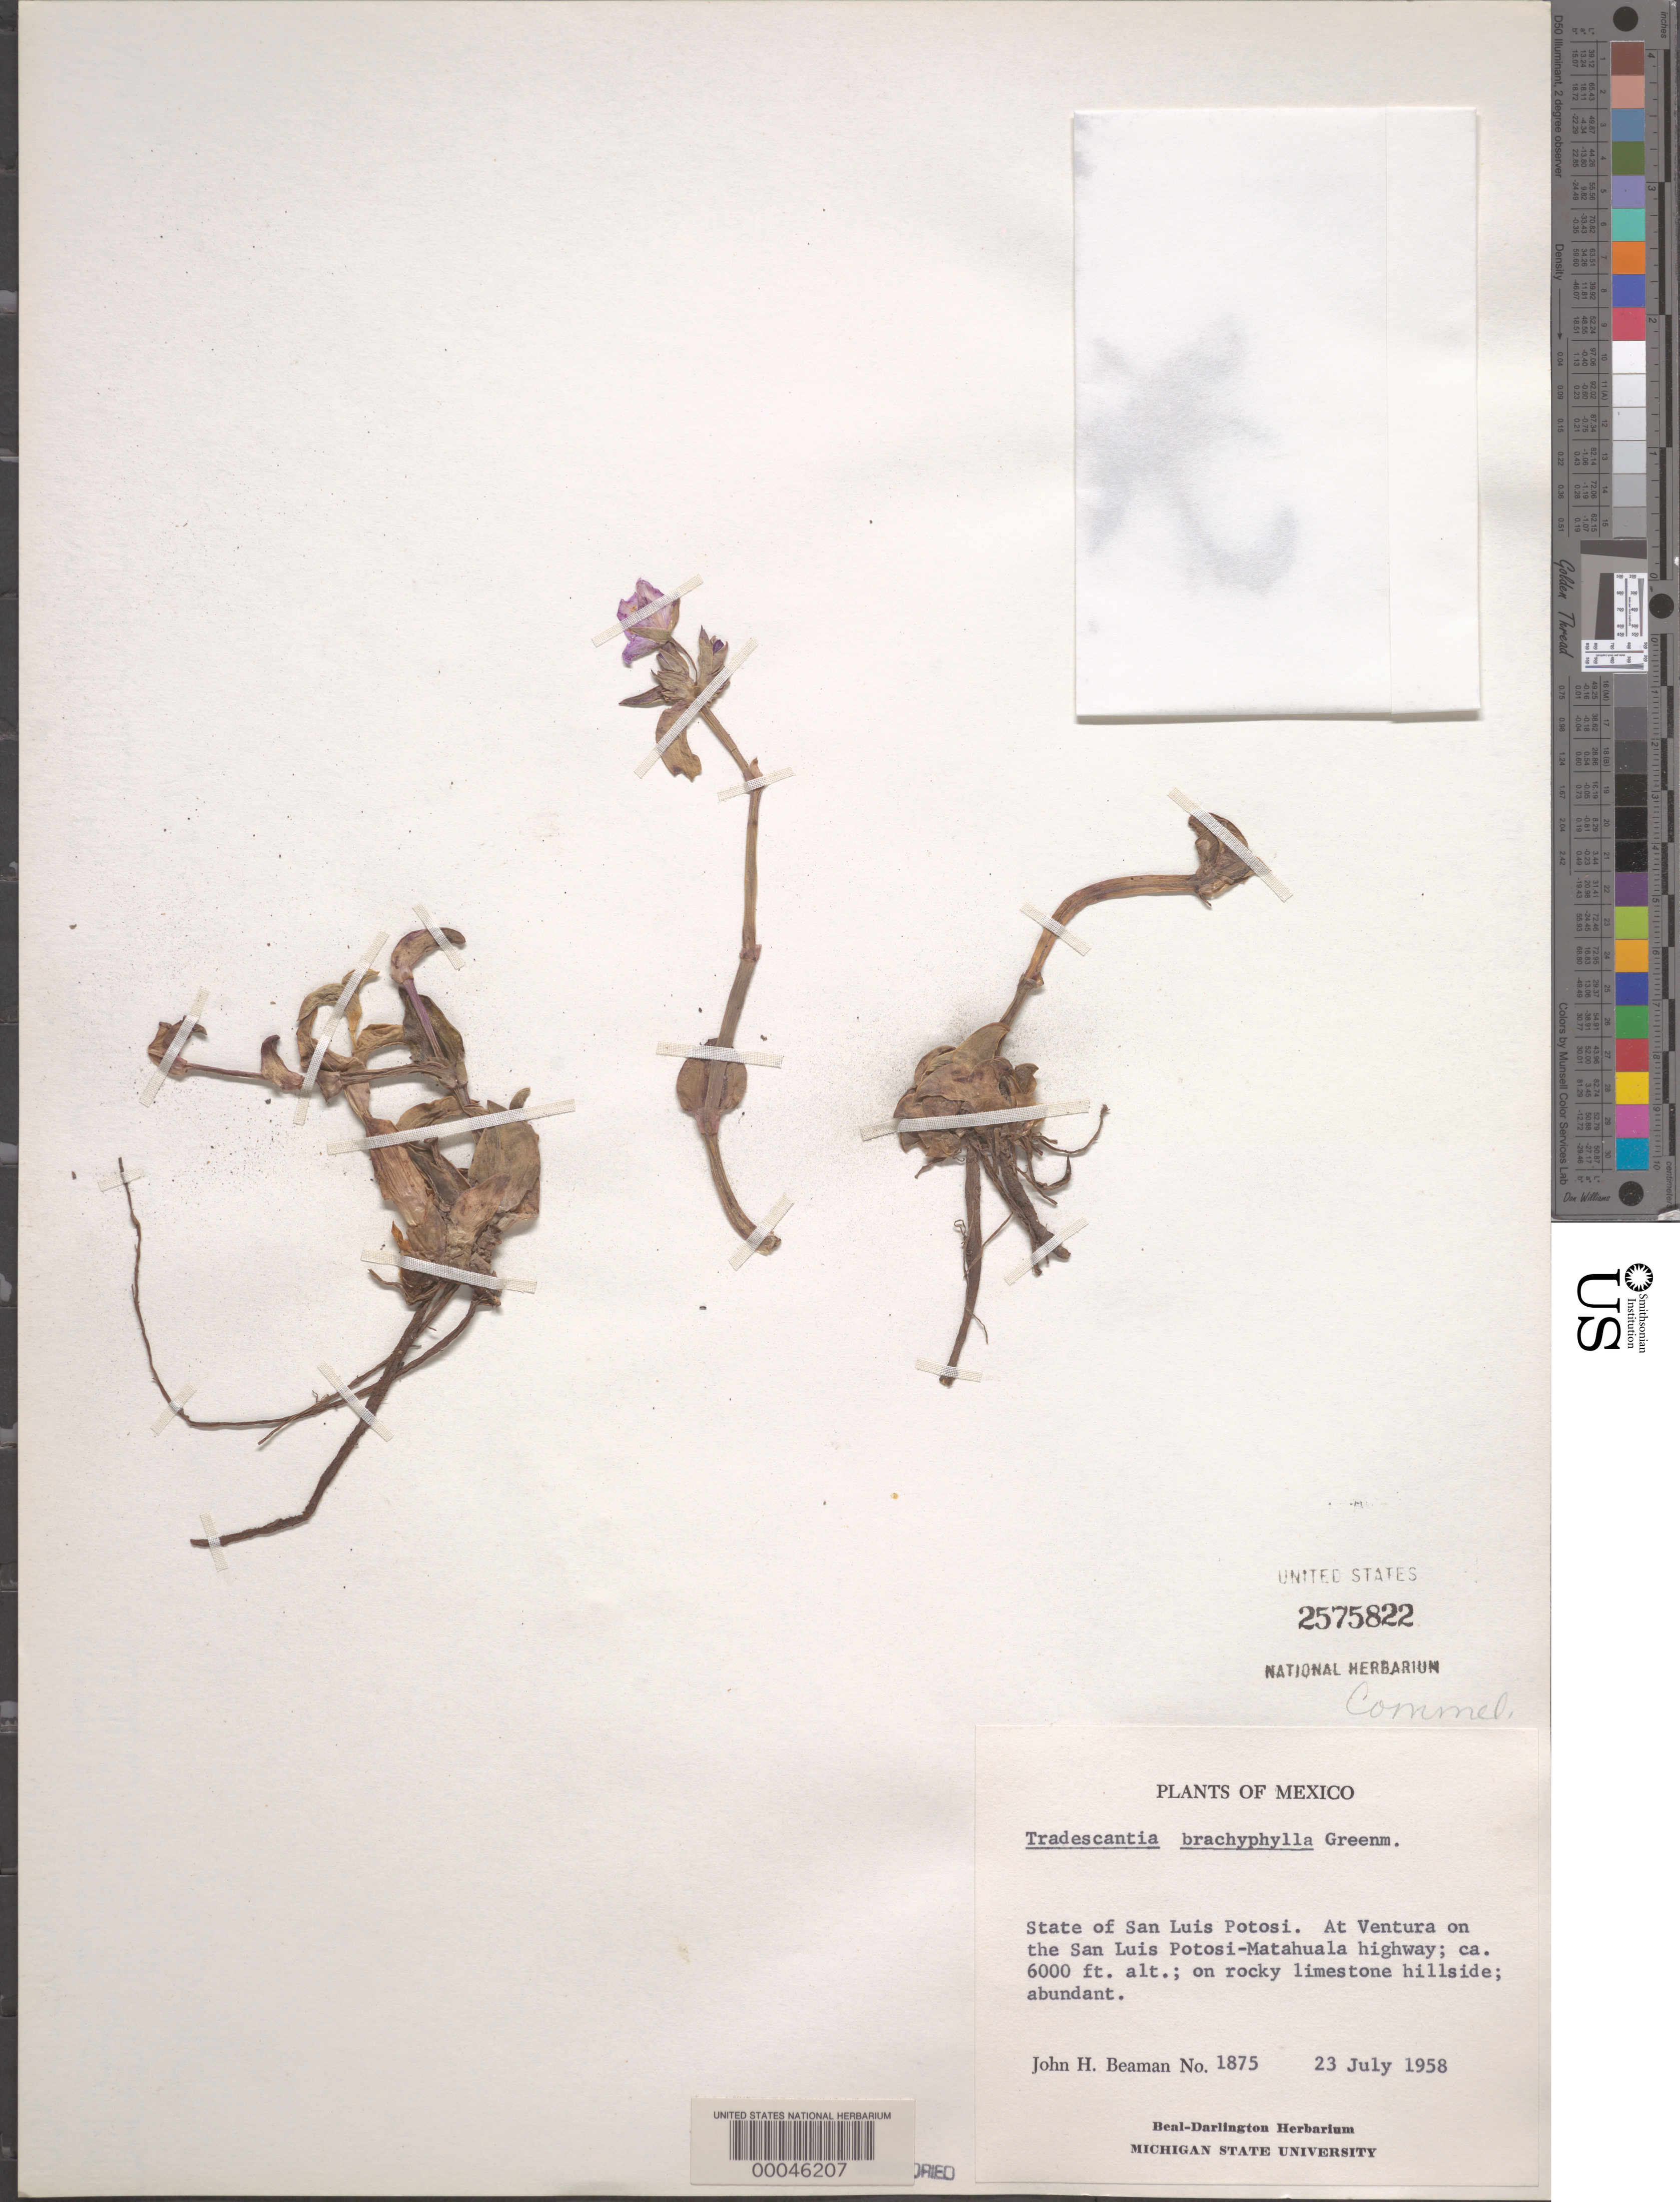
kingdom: Plantae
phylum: Tracheophyta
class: Liliopsida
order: Commelinales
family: Commelinaceae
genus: Callisia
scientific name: Callisia navicularis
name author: (Orteges) D.R. Hunt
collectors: J. H. Beaman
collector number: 1875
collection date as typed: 23 Jul 1958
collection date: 1958-07-23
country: Mexico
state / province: San Luis Potosí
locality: At ventura on an luis potosi-matahuala hwy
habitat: Rocky, limestone hillside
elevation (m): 1830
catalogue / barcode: US 2575822